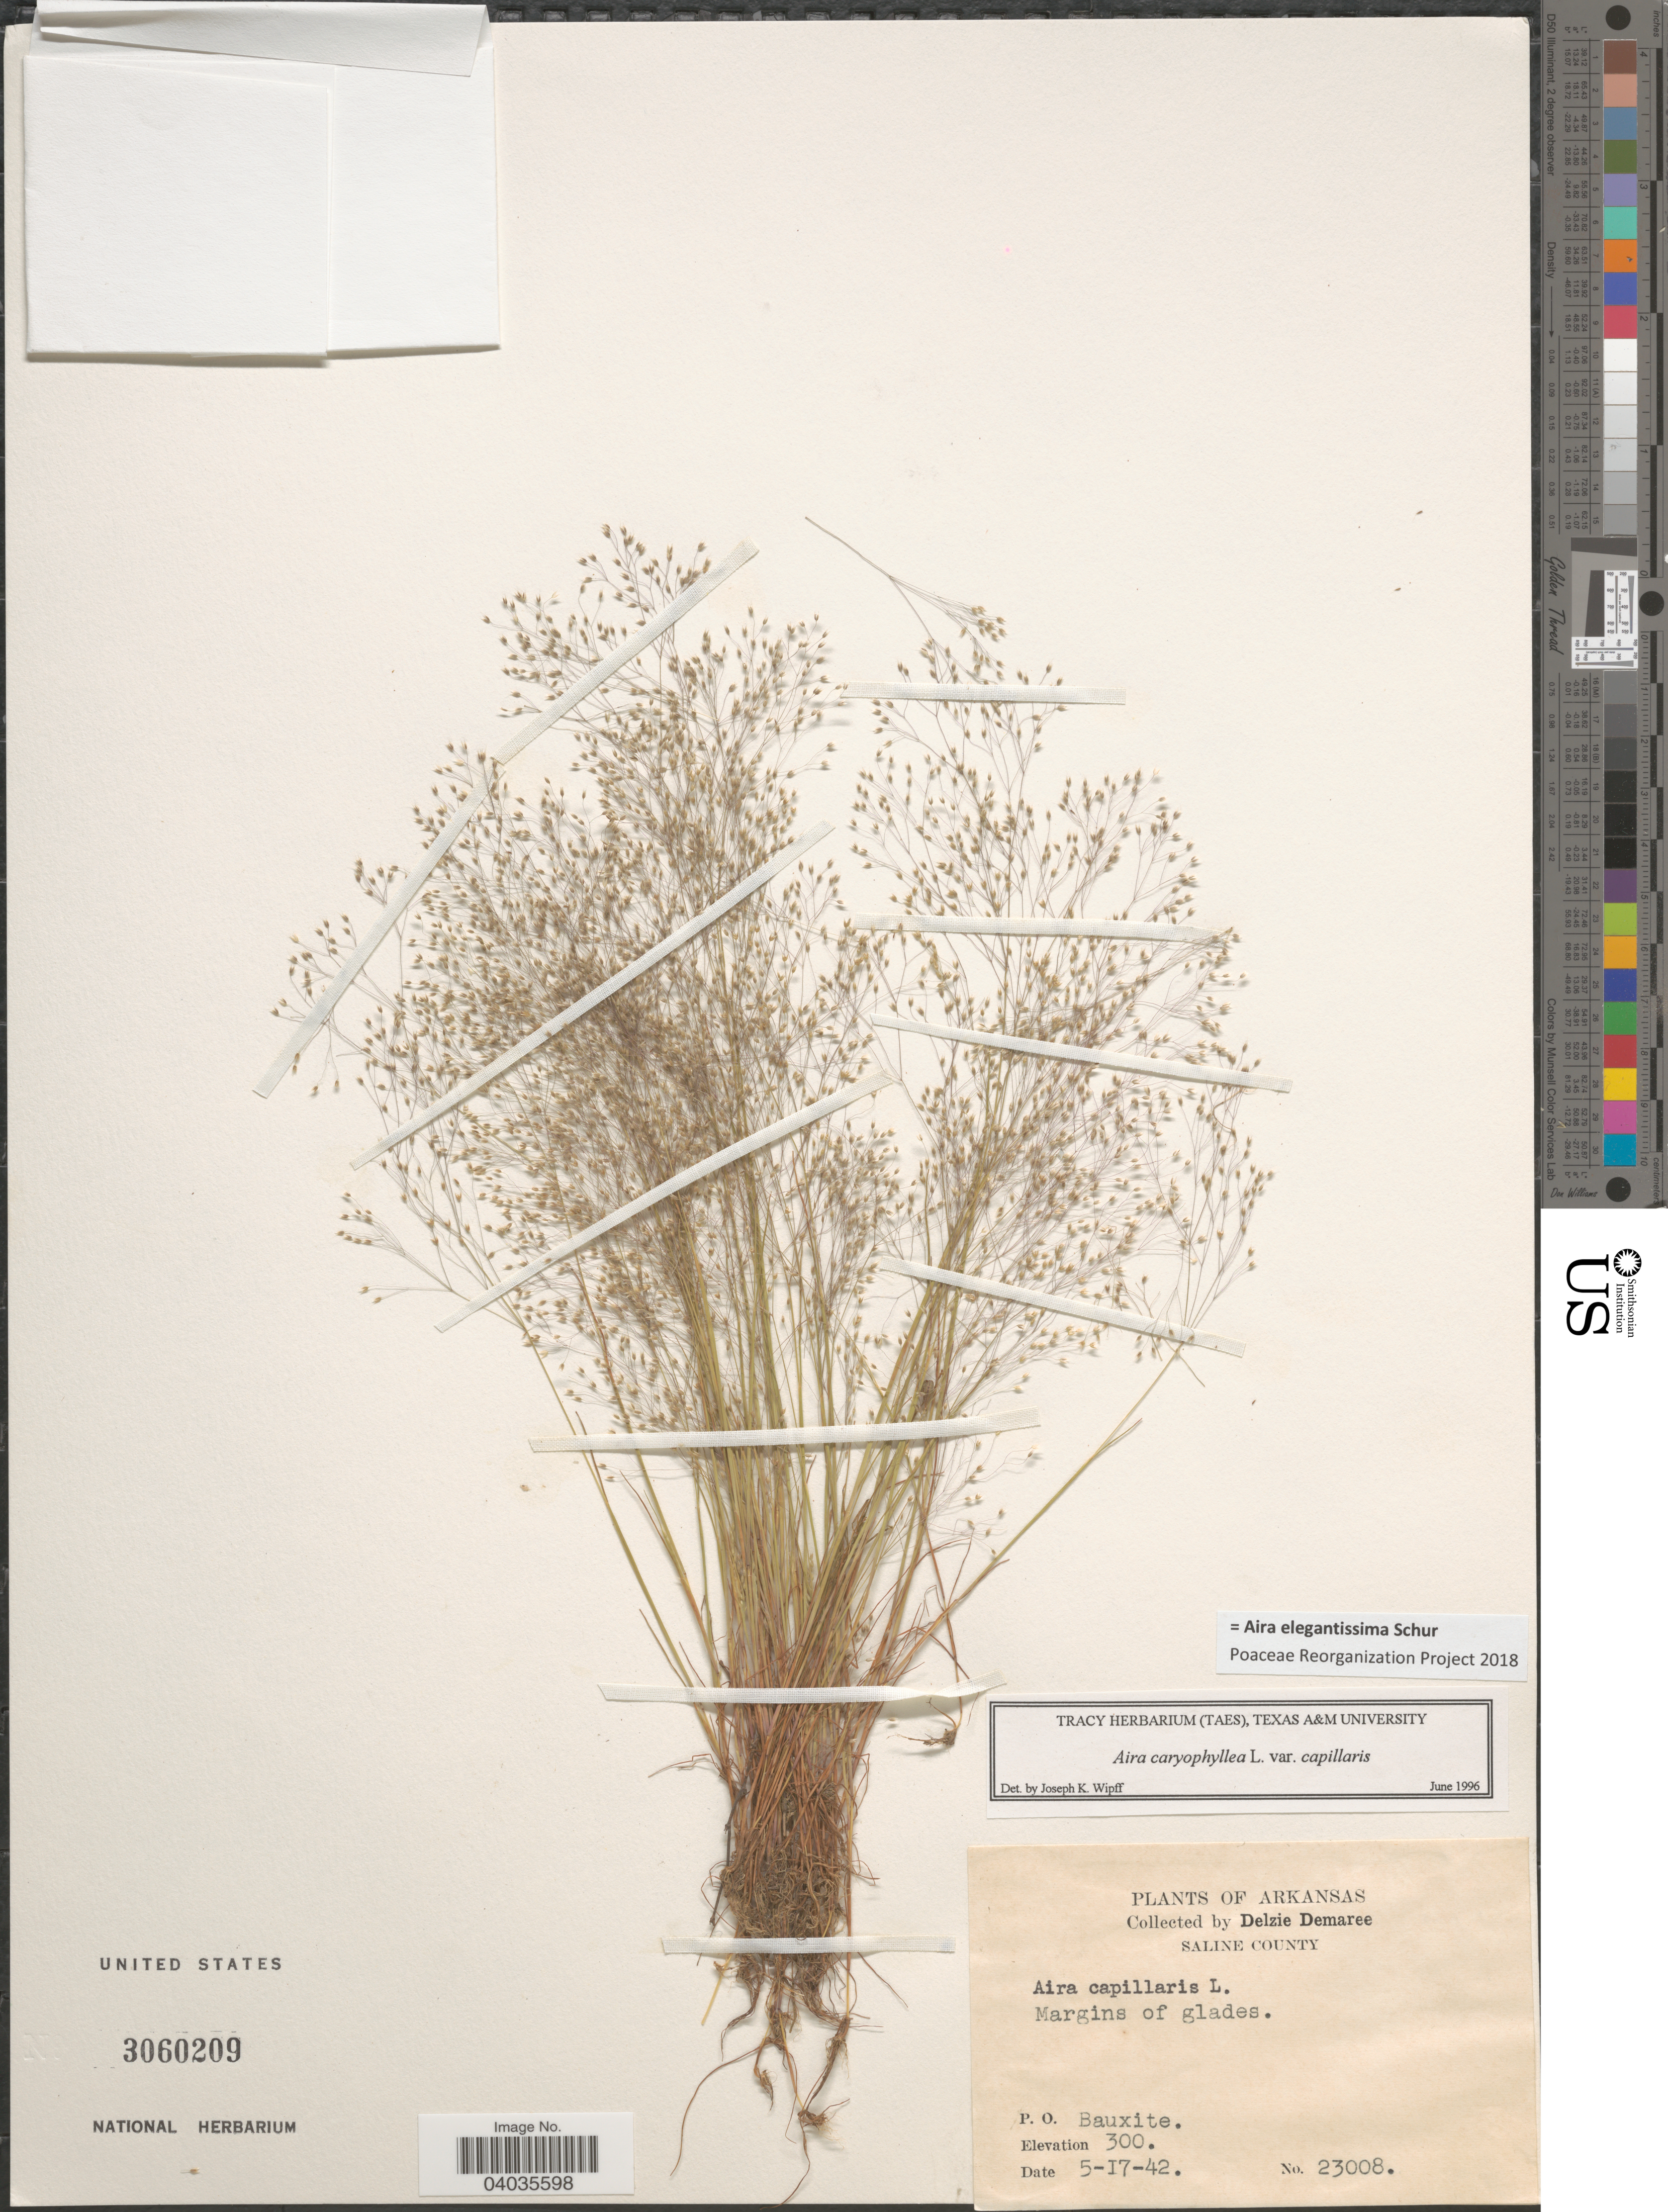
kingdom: Plantae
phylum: Tracheophyta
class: Liliopsida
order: Poales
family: Poaceae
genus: Aira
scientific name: Aira elegantissima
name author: Schur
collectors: D. Demaree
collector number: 23008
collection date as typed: Transcribed d/m/y: 17/5/42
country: United States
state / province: Arkansas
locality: Saline County. P. O. Bauxite.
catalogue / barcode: US 3060209